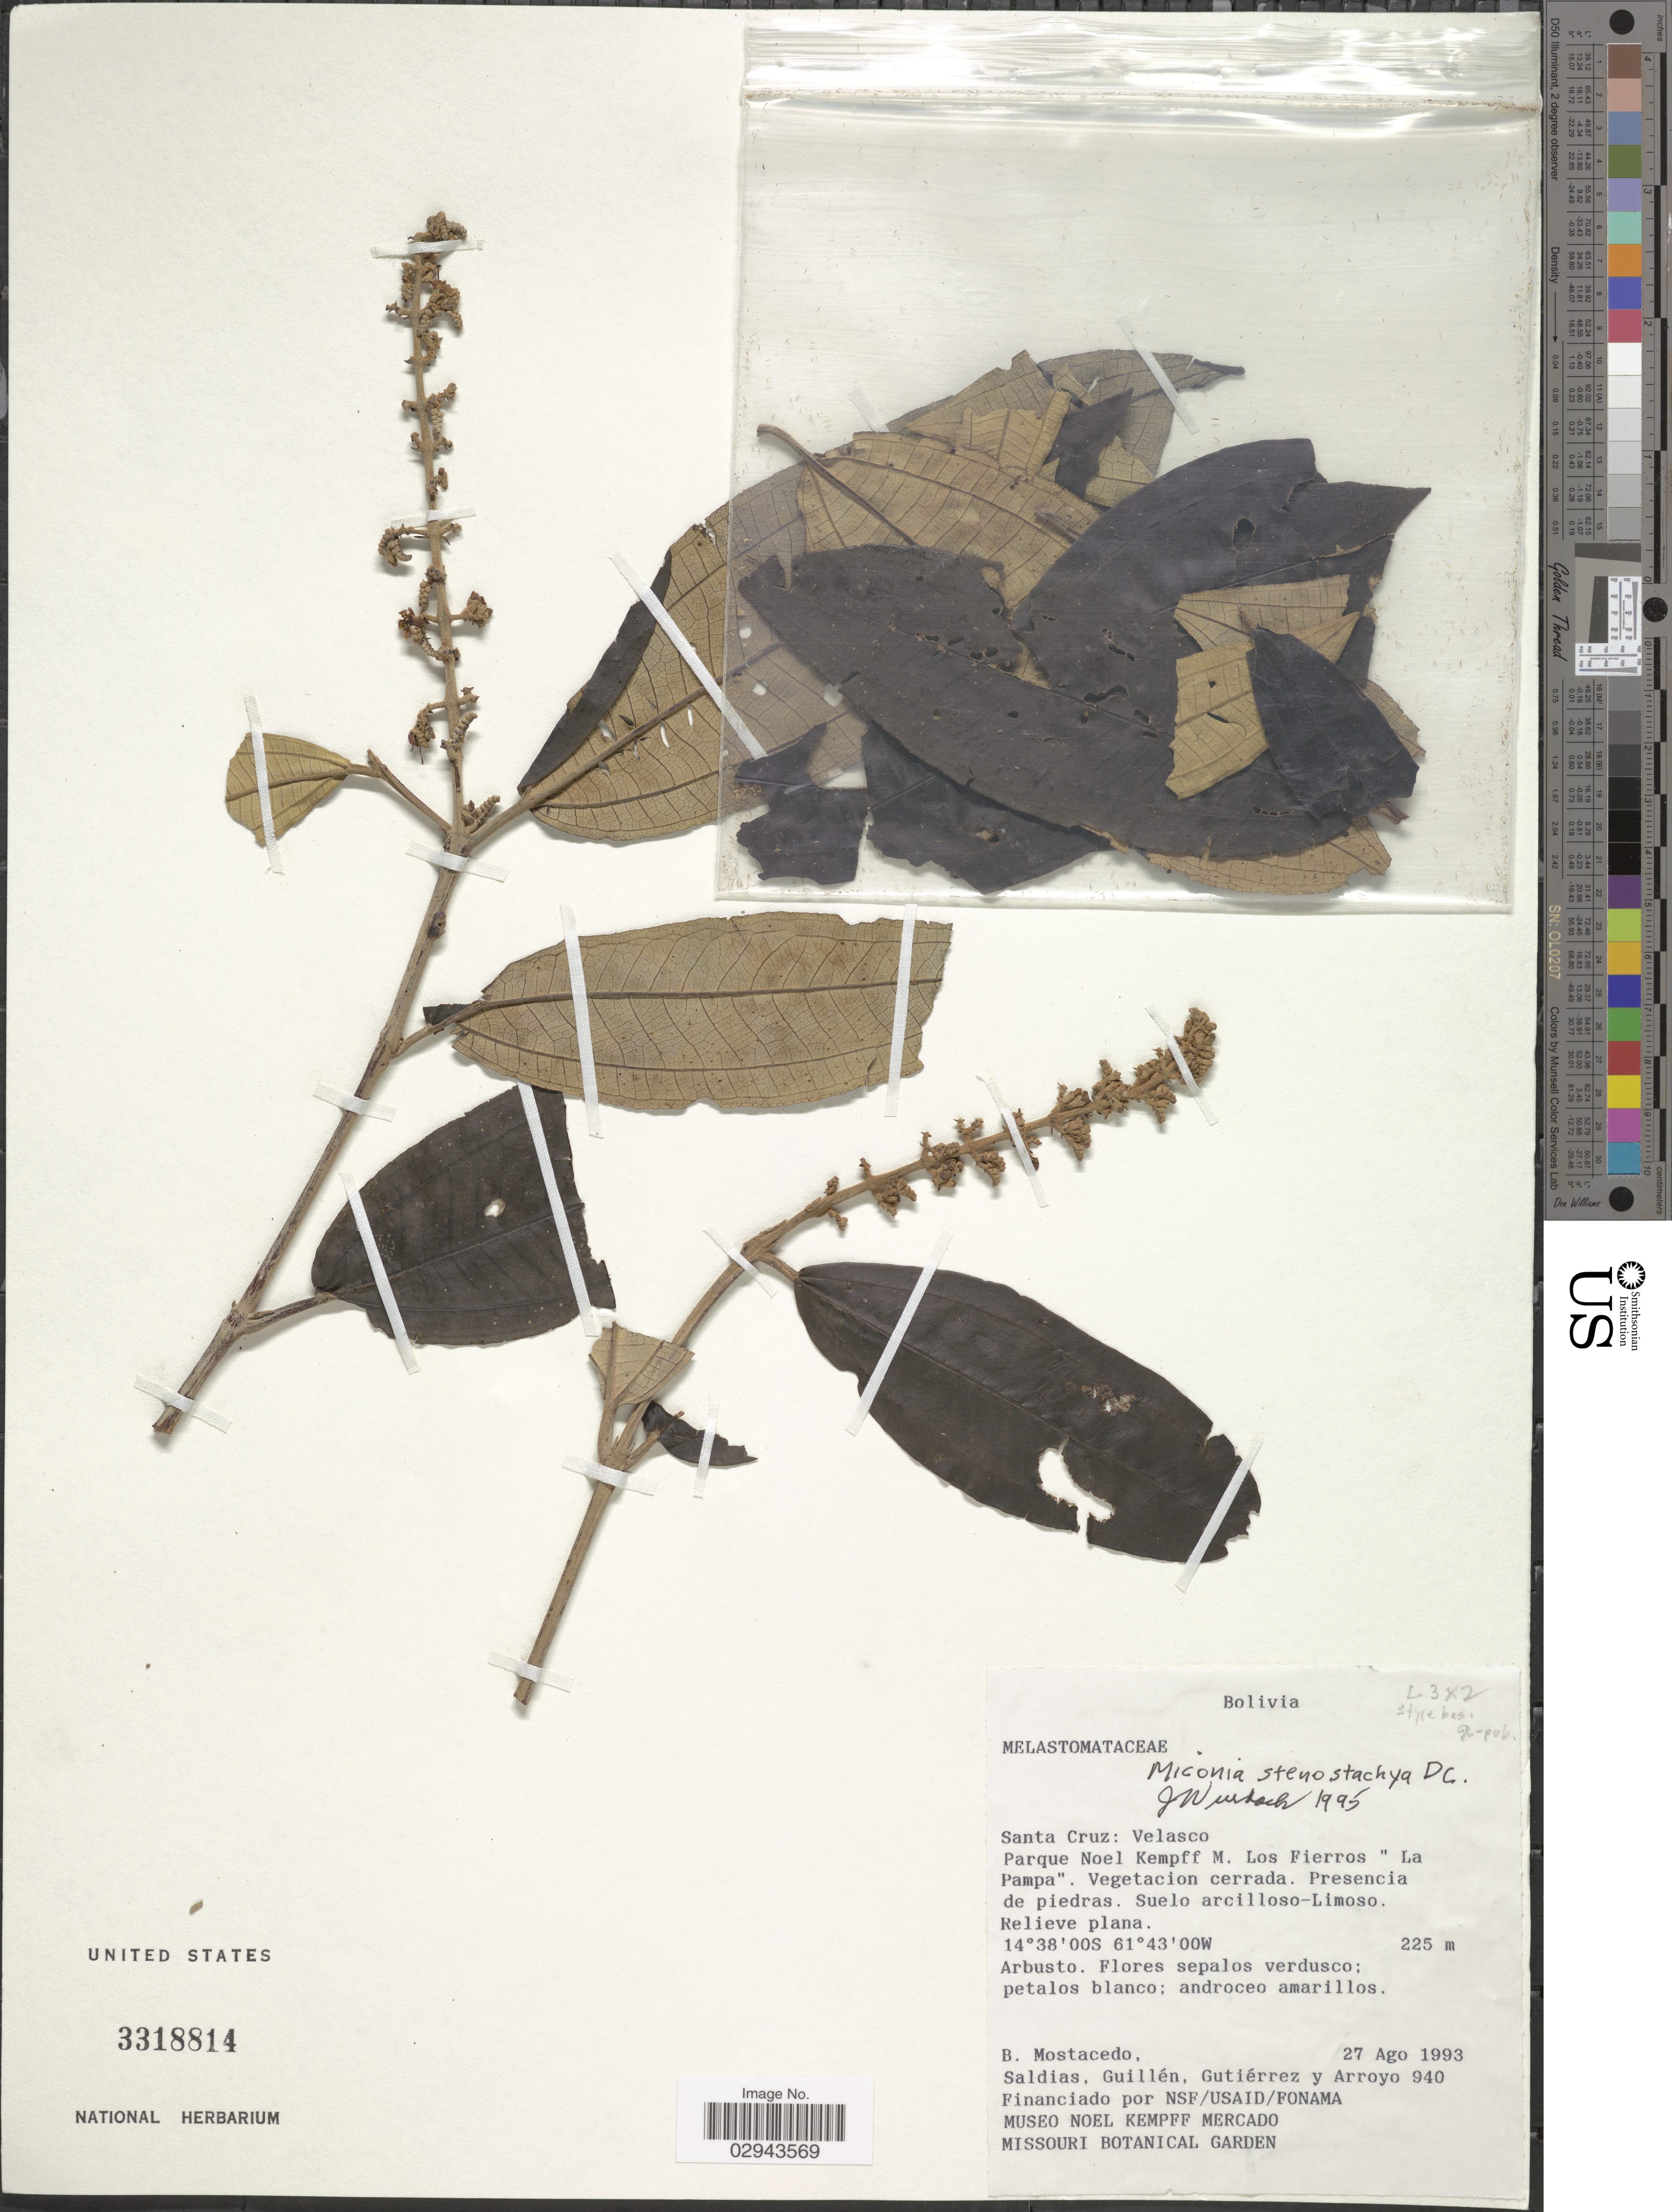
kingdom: Plantae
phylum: Tracheophyta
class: Magnoliopsida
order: Myrtales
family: Melastomataceae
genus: Miconia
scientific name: Miconia stenostachya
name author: DC.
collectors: B. Mostacedo, -. Saldias, -- Guillen, Gutiérrez, -- & Arroyo, --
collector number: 940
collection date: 1993-08-27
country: Bolivia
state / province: Santa Cruz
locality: Velasco. Parque Noel Kempff M. Los Fierros " La Pampa".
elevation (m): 225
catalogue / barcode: US 3318814